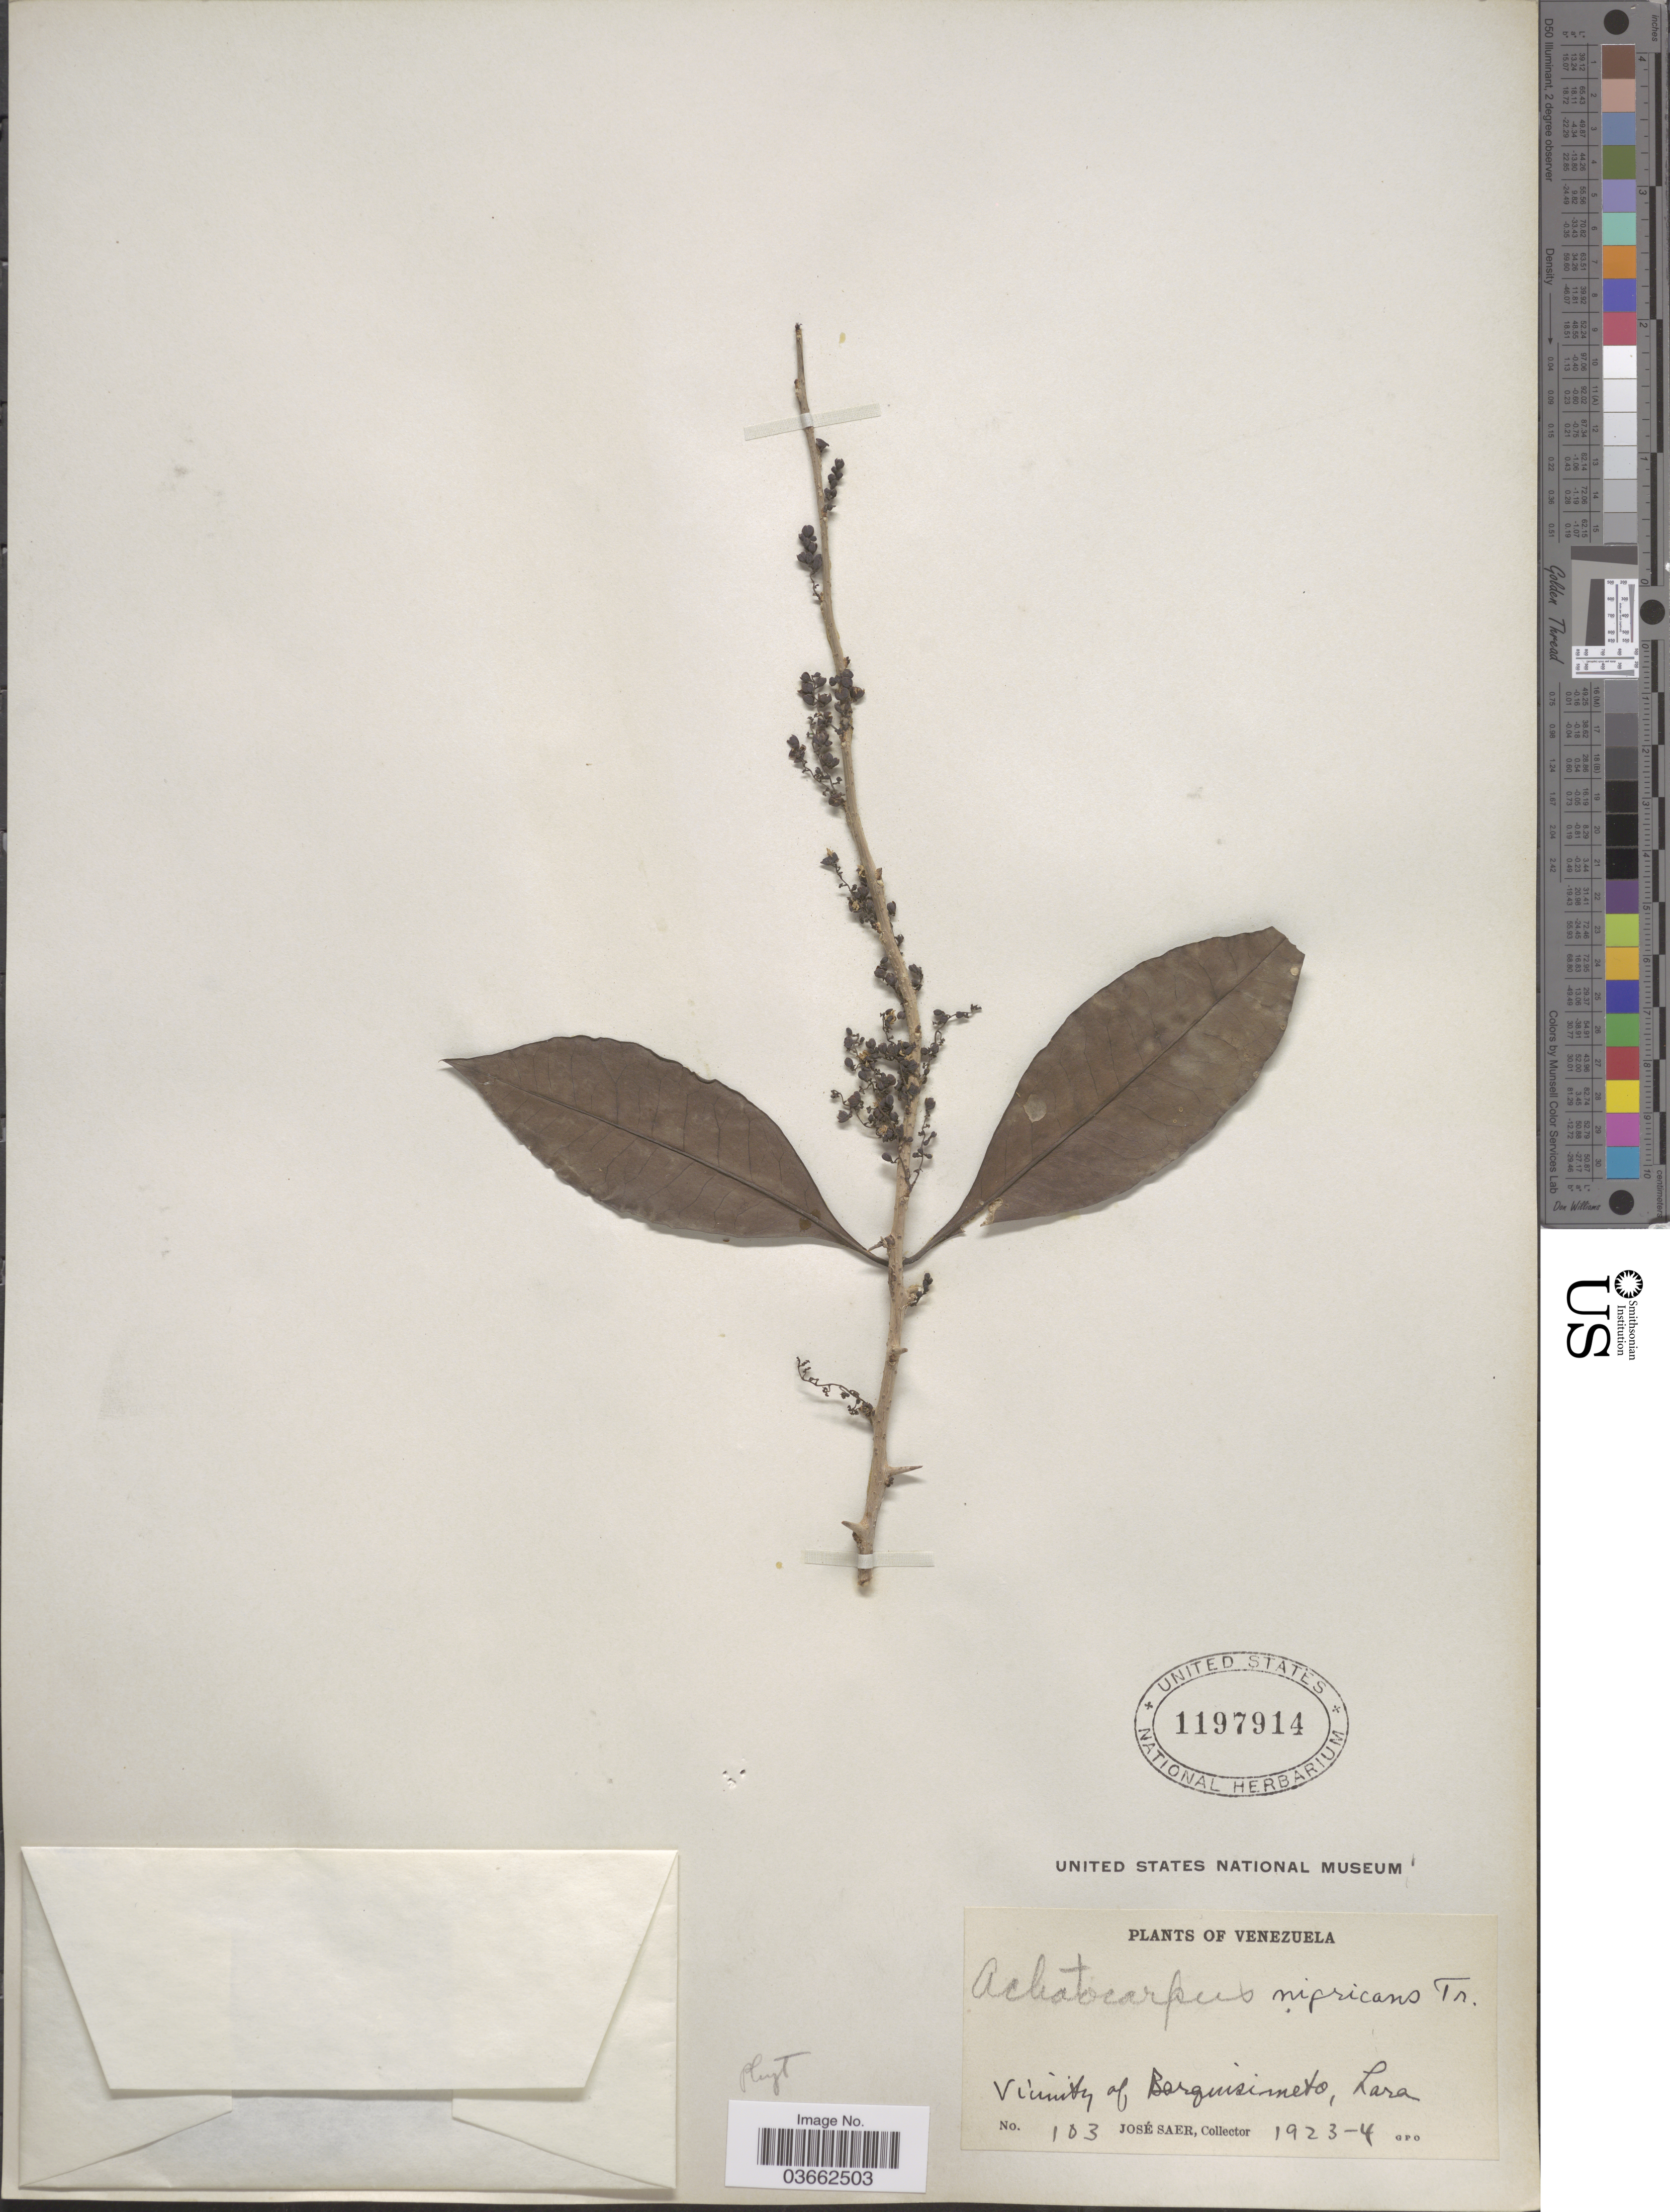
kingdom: Plantae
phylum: Tracheophyta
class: Magnoliopsida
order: Caryophyllales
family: Achatocarpaceae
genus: Achatocarpus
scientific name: Achatocarpus nigricans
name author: Triana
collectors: J. Saer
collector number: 103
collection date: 1923-04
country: Venezuela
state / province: Lara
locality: Vicinity of Barquisimeto.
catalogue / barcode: US 1197914